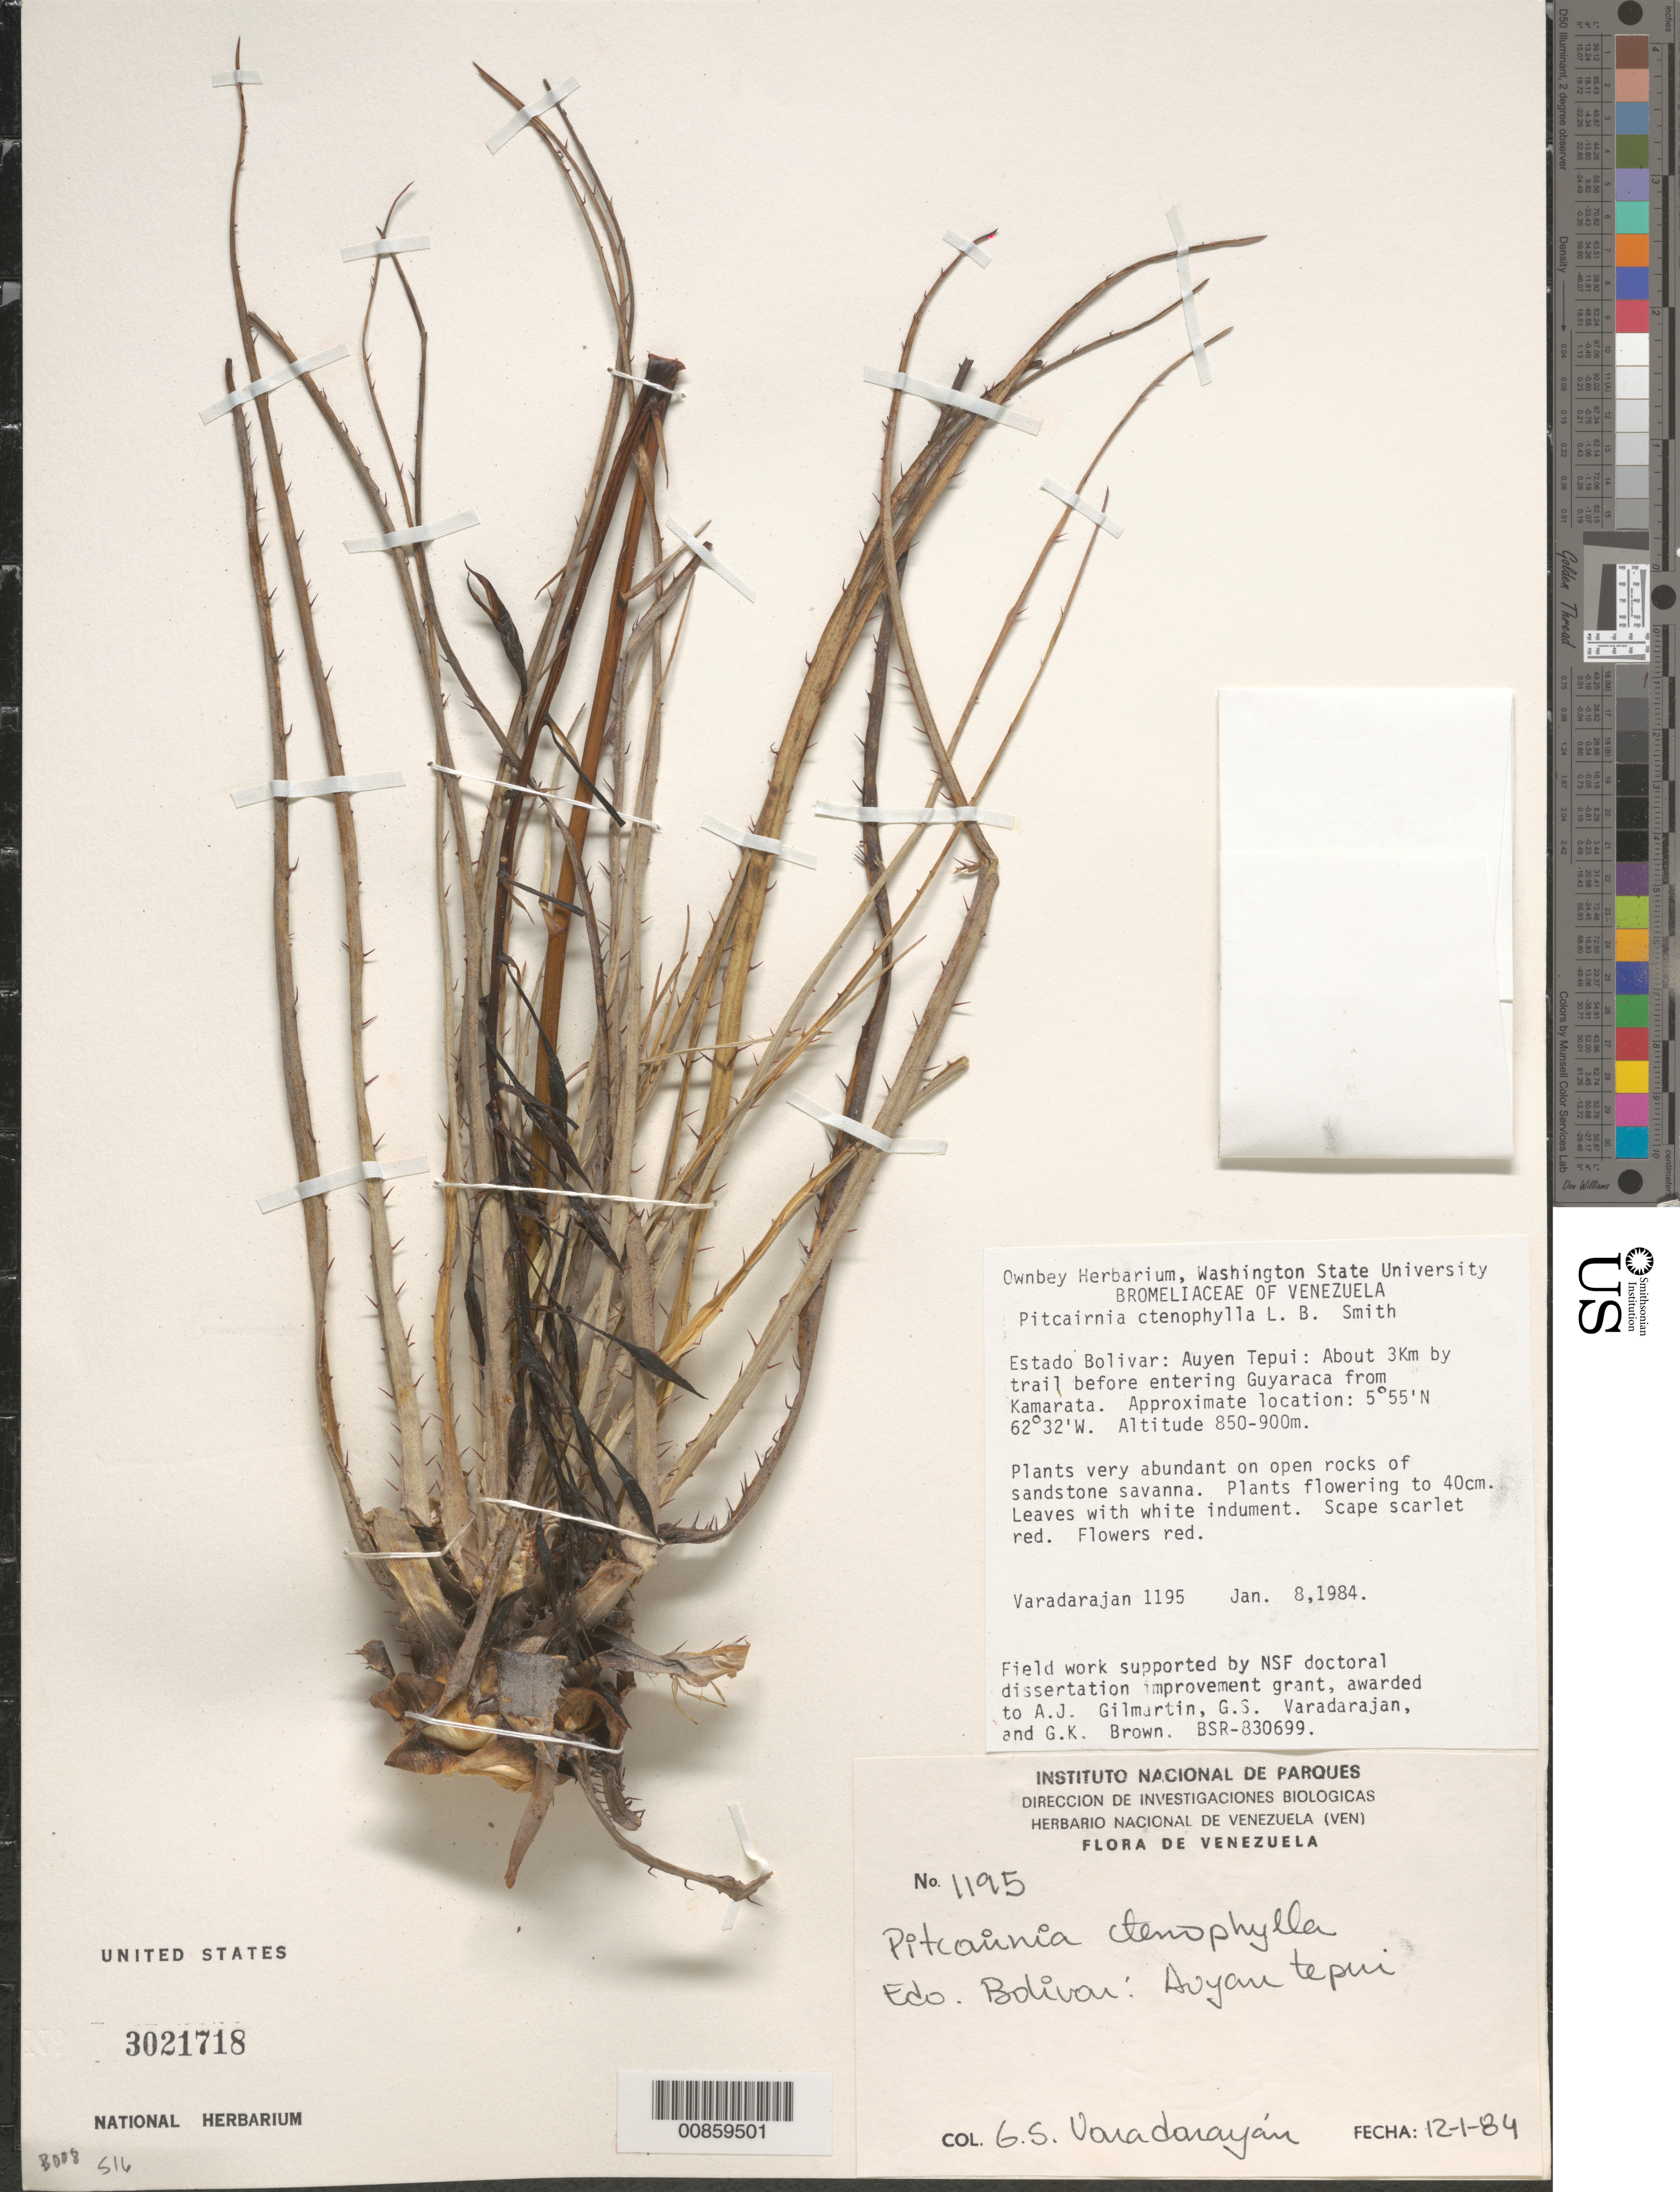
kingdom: Plantae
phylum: Tracheophyta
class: Liliopsida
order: Poales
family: Bromeliaceae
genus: Pitcairnia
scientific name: Pitcairnia ctenophylla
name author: L.B. Sm. in Gleason & Killip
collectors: G. S. Varadarajan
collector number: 1195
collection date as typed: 8-Jan-84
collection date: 1984-01-08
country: Venezuela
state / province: Bolívar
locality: Auyan-tepuí, about 3km by trail before entering Guayarca from Kamarata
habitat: Open rocks of sandstone savanna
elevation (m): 850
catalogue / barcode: US 3021718